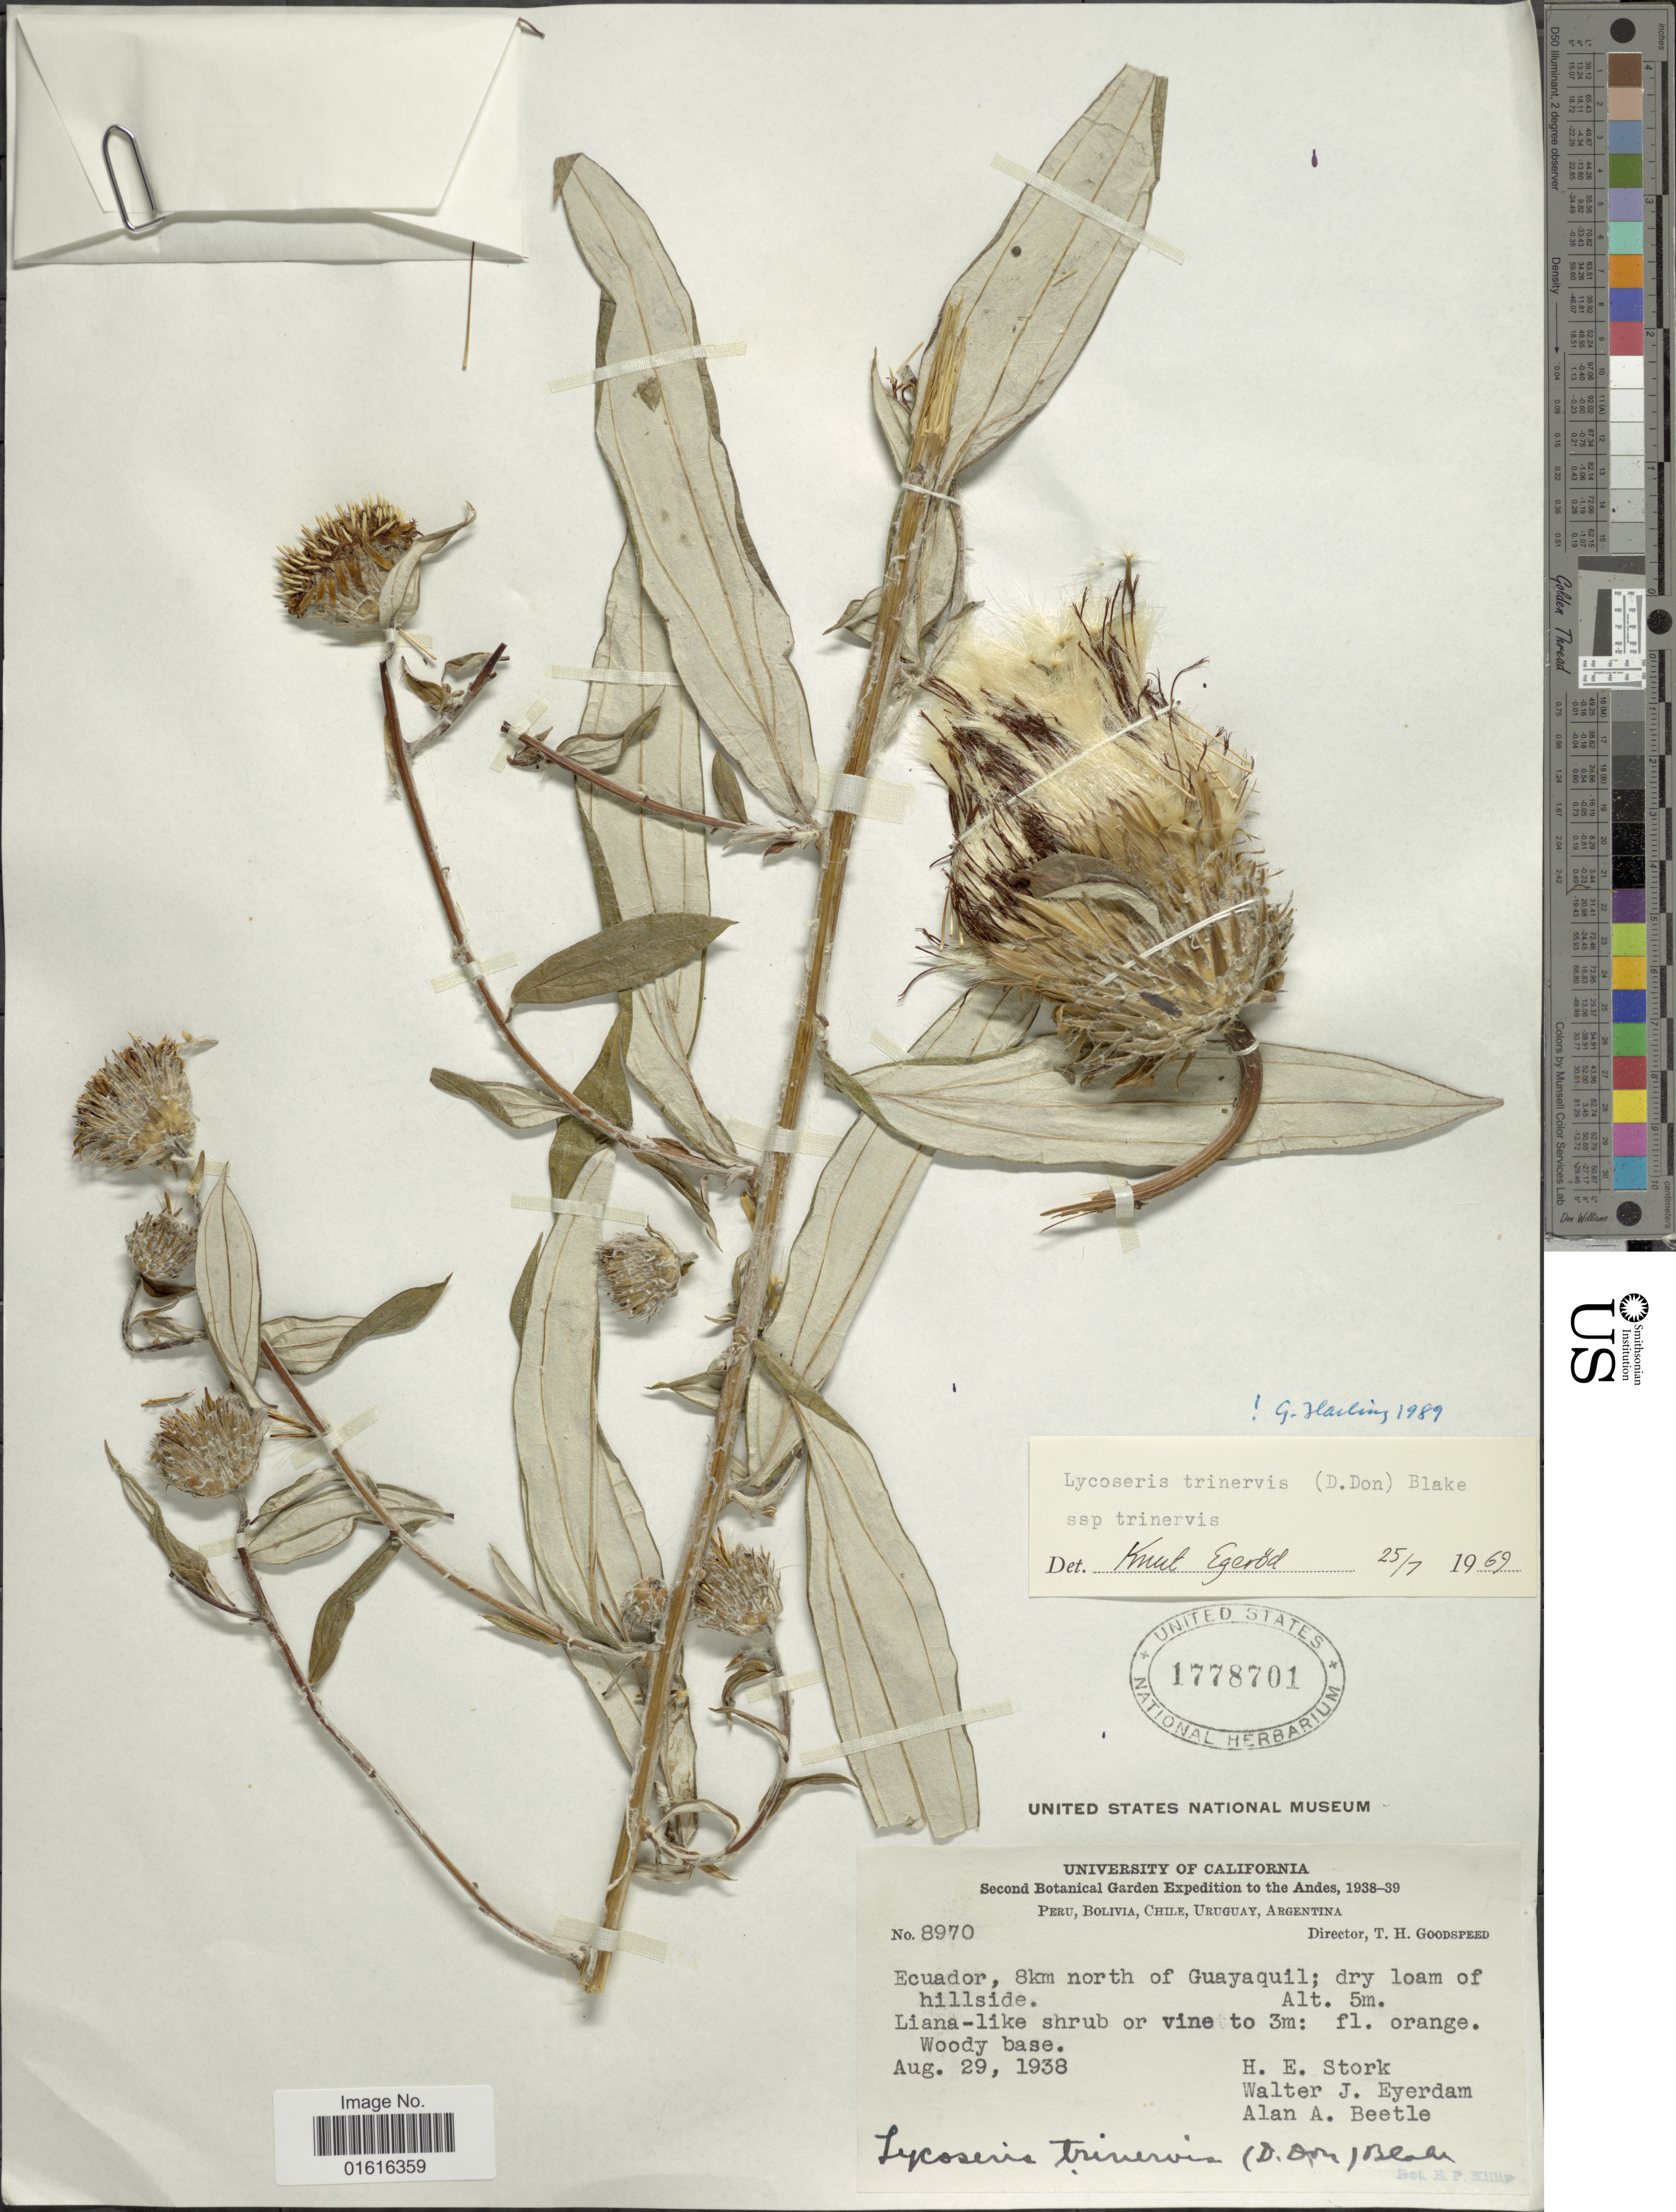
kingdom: Plantae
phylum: Tracheophyta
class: Magnoliopsida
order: Asterales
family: Asteraceae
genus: Lycoseris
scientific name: Lycoseris trinervis subsp. trinervis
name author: (D. Don) S.F. Blake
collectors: H. E. Stork, W. J. Eyerdam & A. A. Beetle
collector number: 8970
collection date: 1938-08-29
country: Ecuador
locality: The Andes, 8 km north of Guayaquil; dry loam of hillside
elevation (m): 5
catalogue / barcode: US 1778701